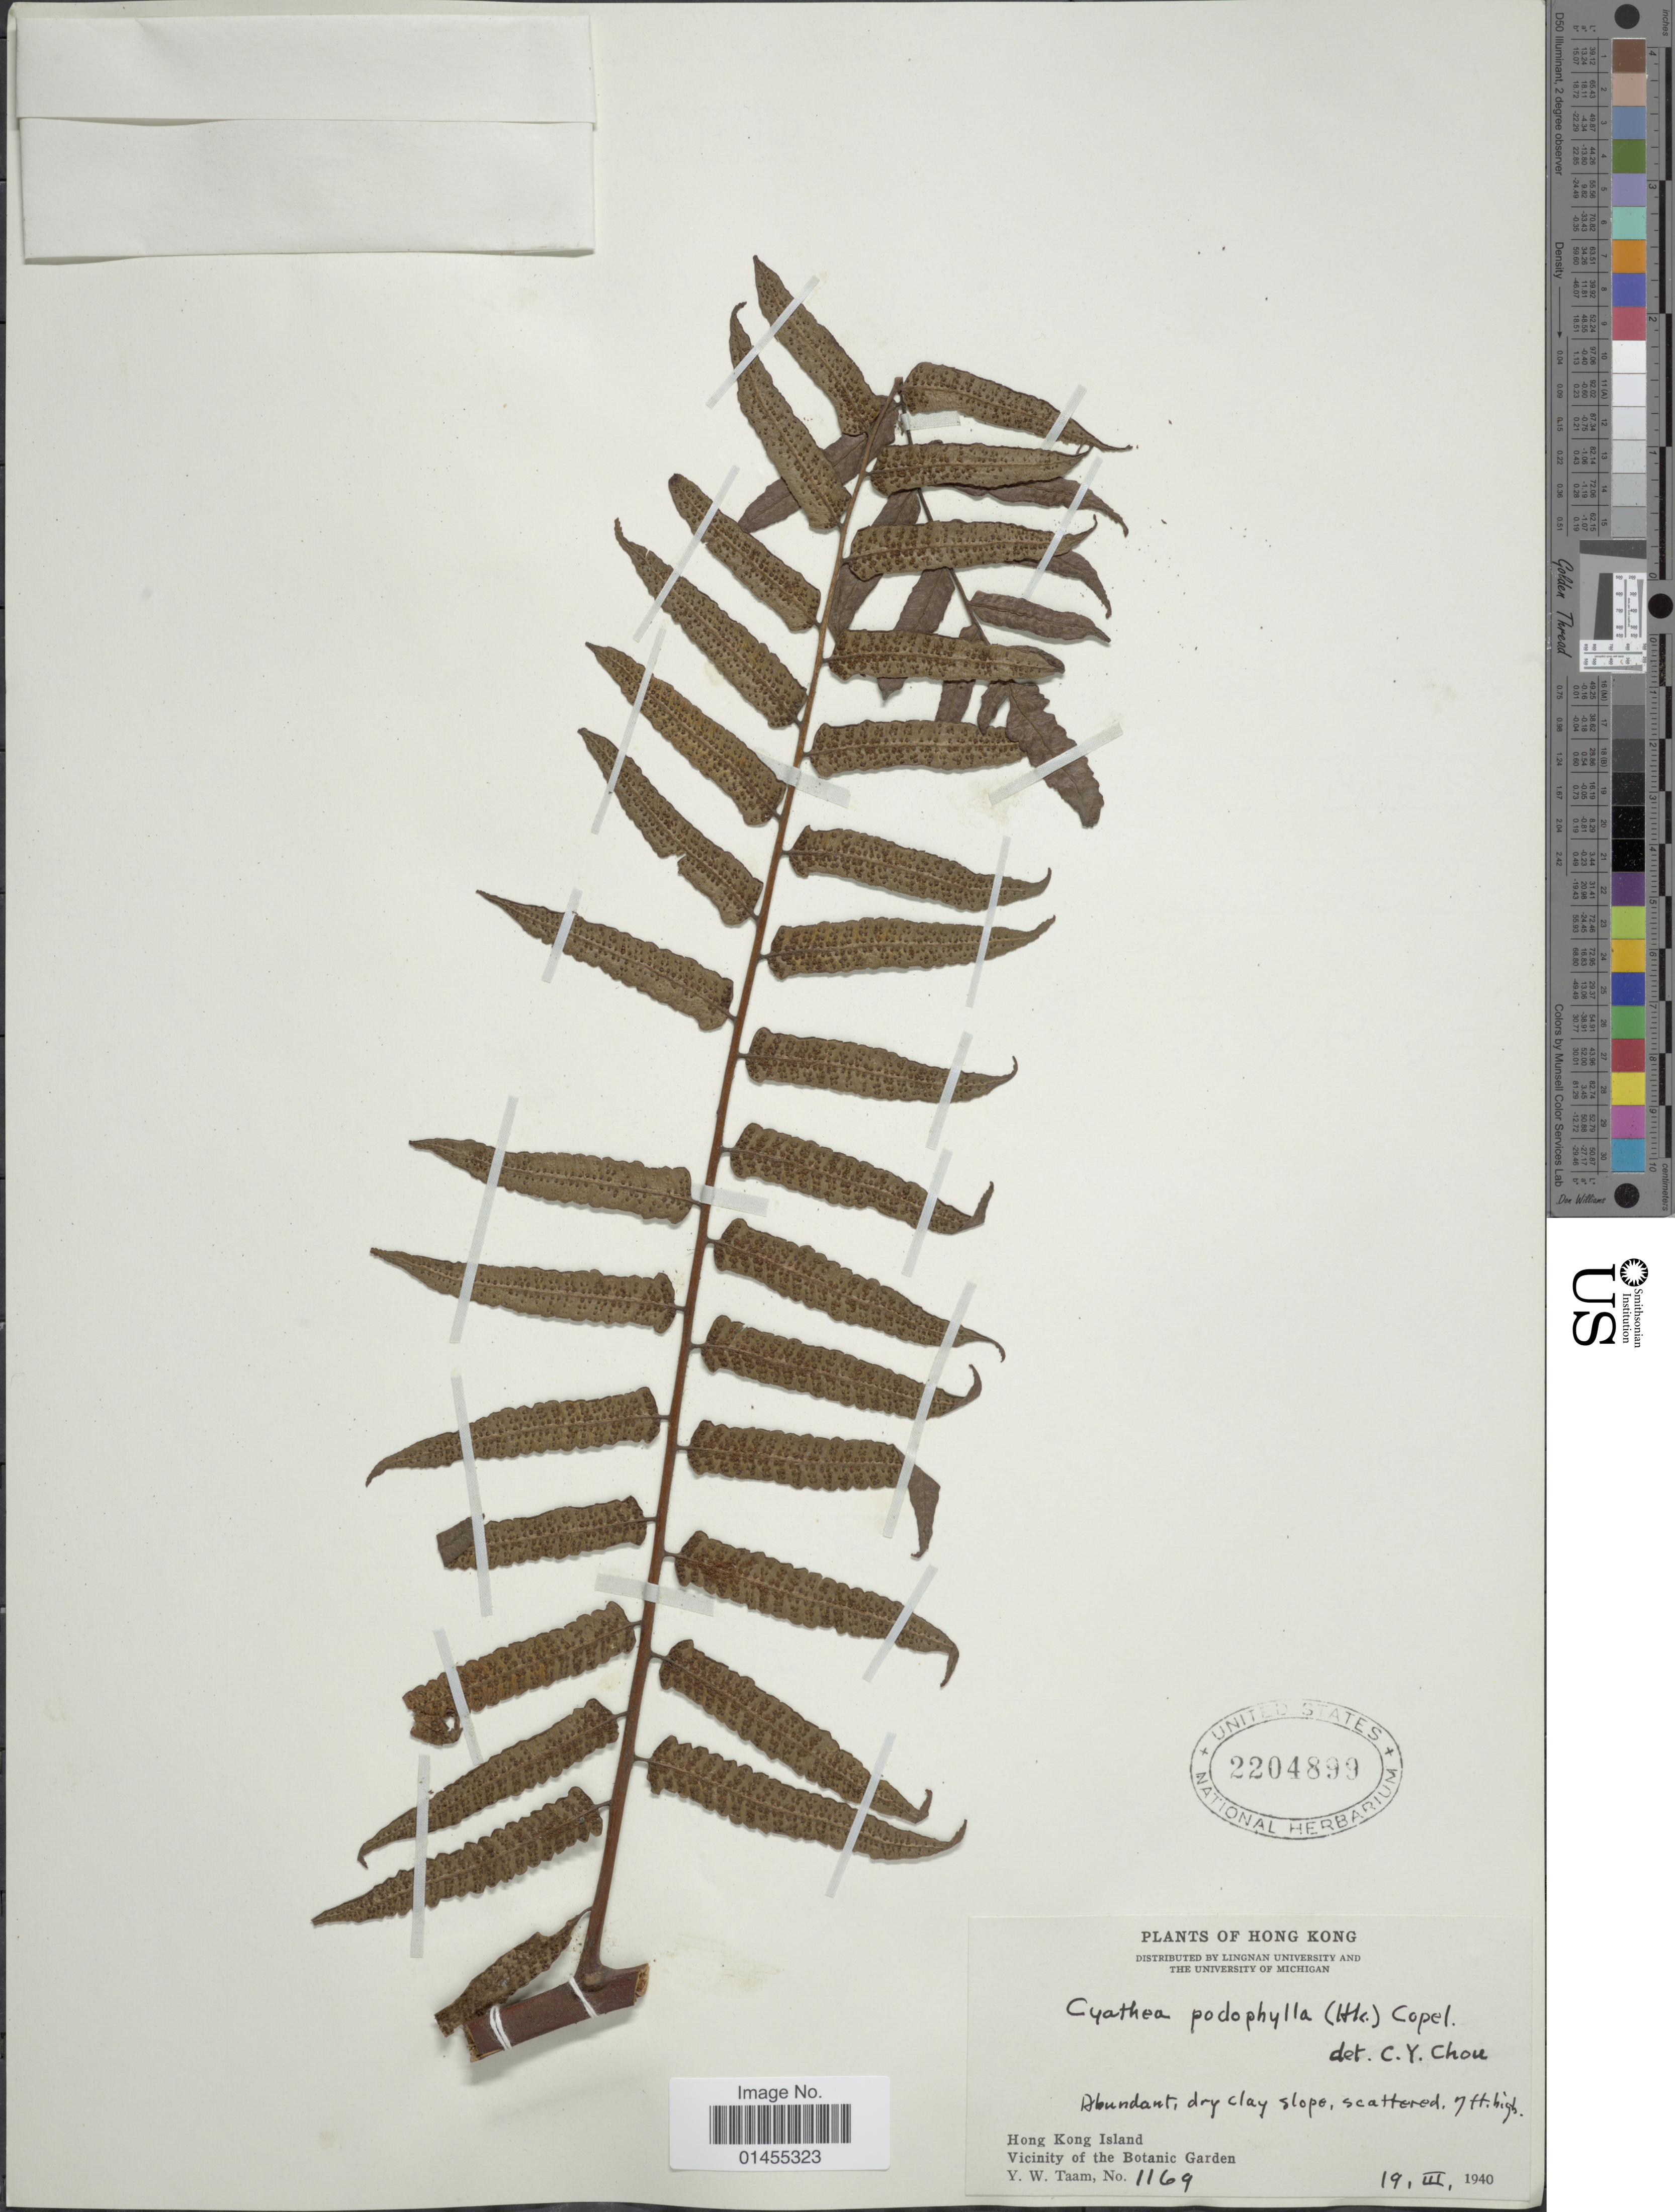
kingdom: Plantae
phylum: Tracheophyta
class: Polypodiopsida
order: Cyatheales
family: Cyatheaceae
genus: Alsophila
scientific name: Alsophila podophylla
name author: Hook.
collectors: Y. W. Taam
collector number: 1169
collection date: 1940-03-19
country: China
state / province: Hong Kong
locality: Hong Kong Island, vicinity of the Botanic Garden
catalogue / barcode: US 2204899